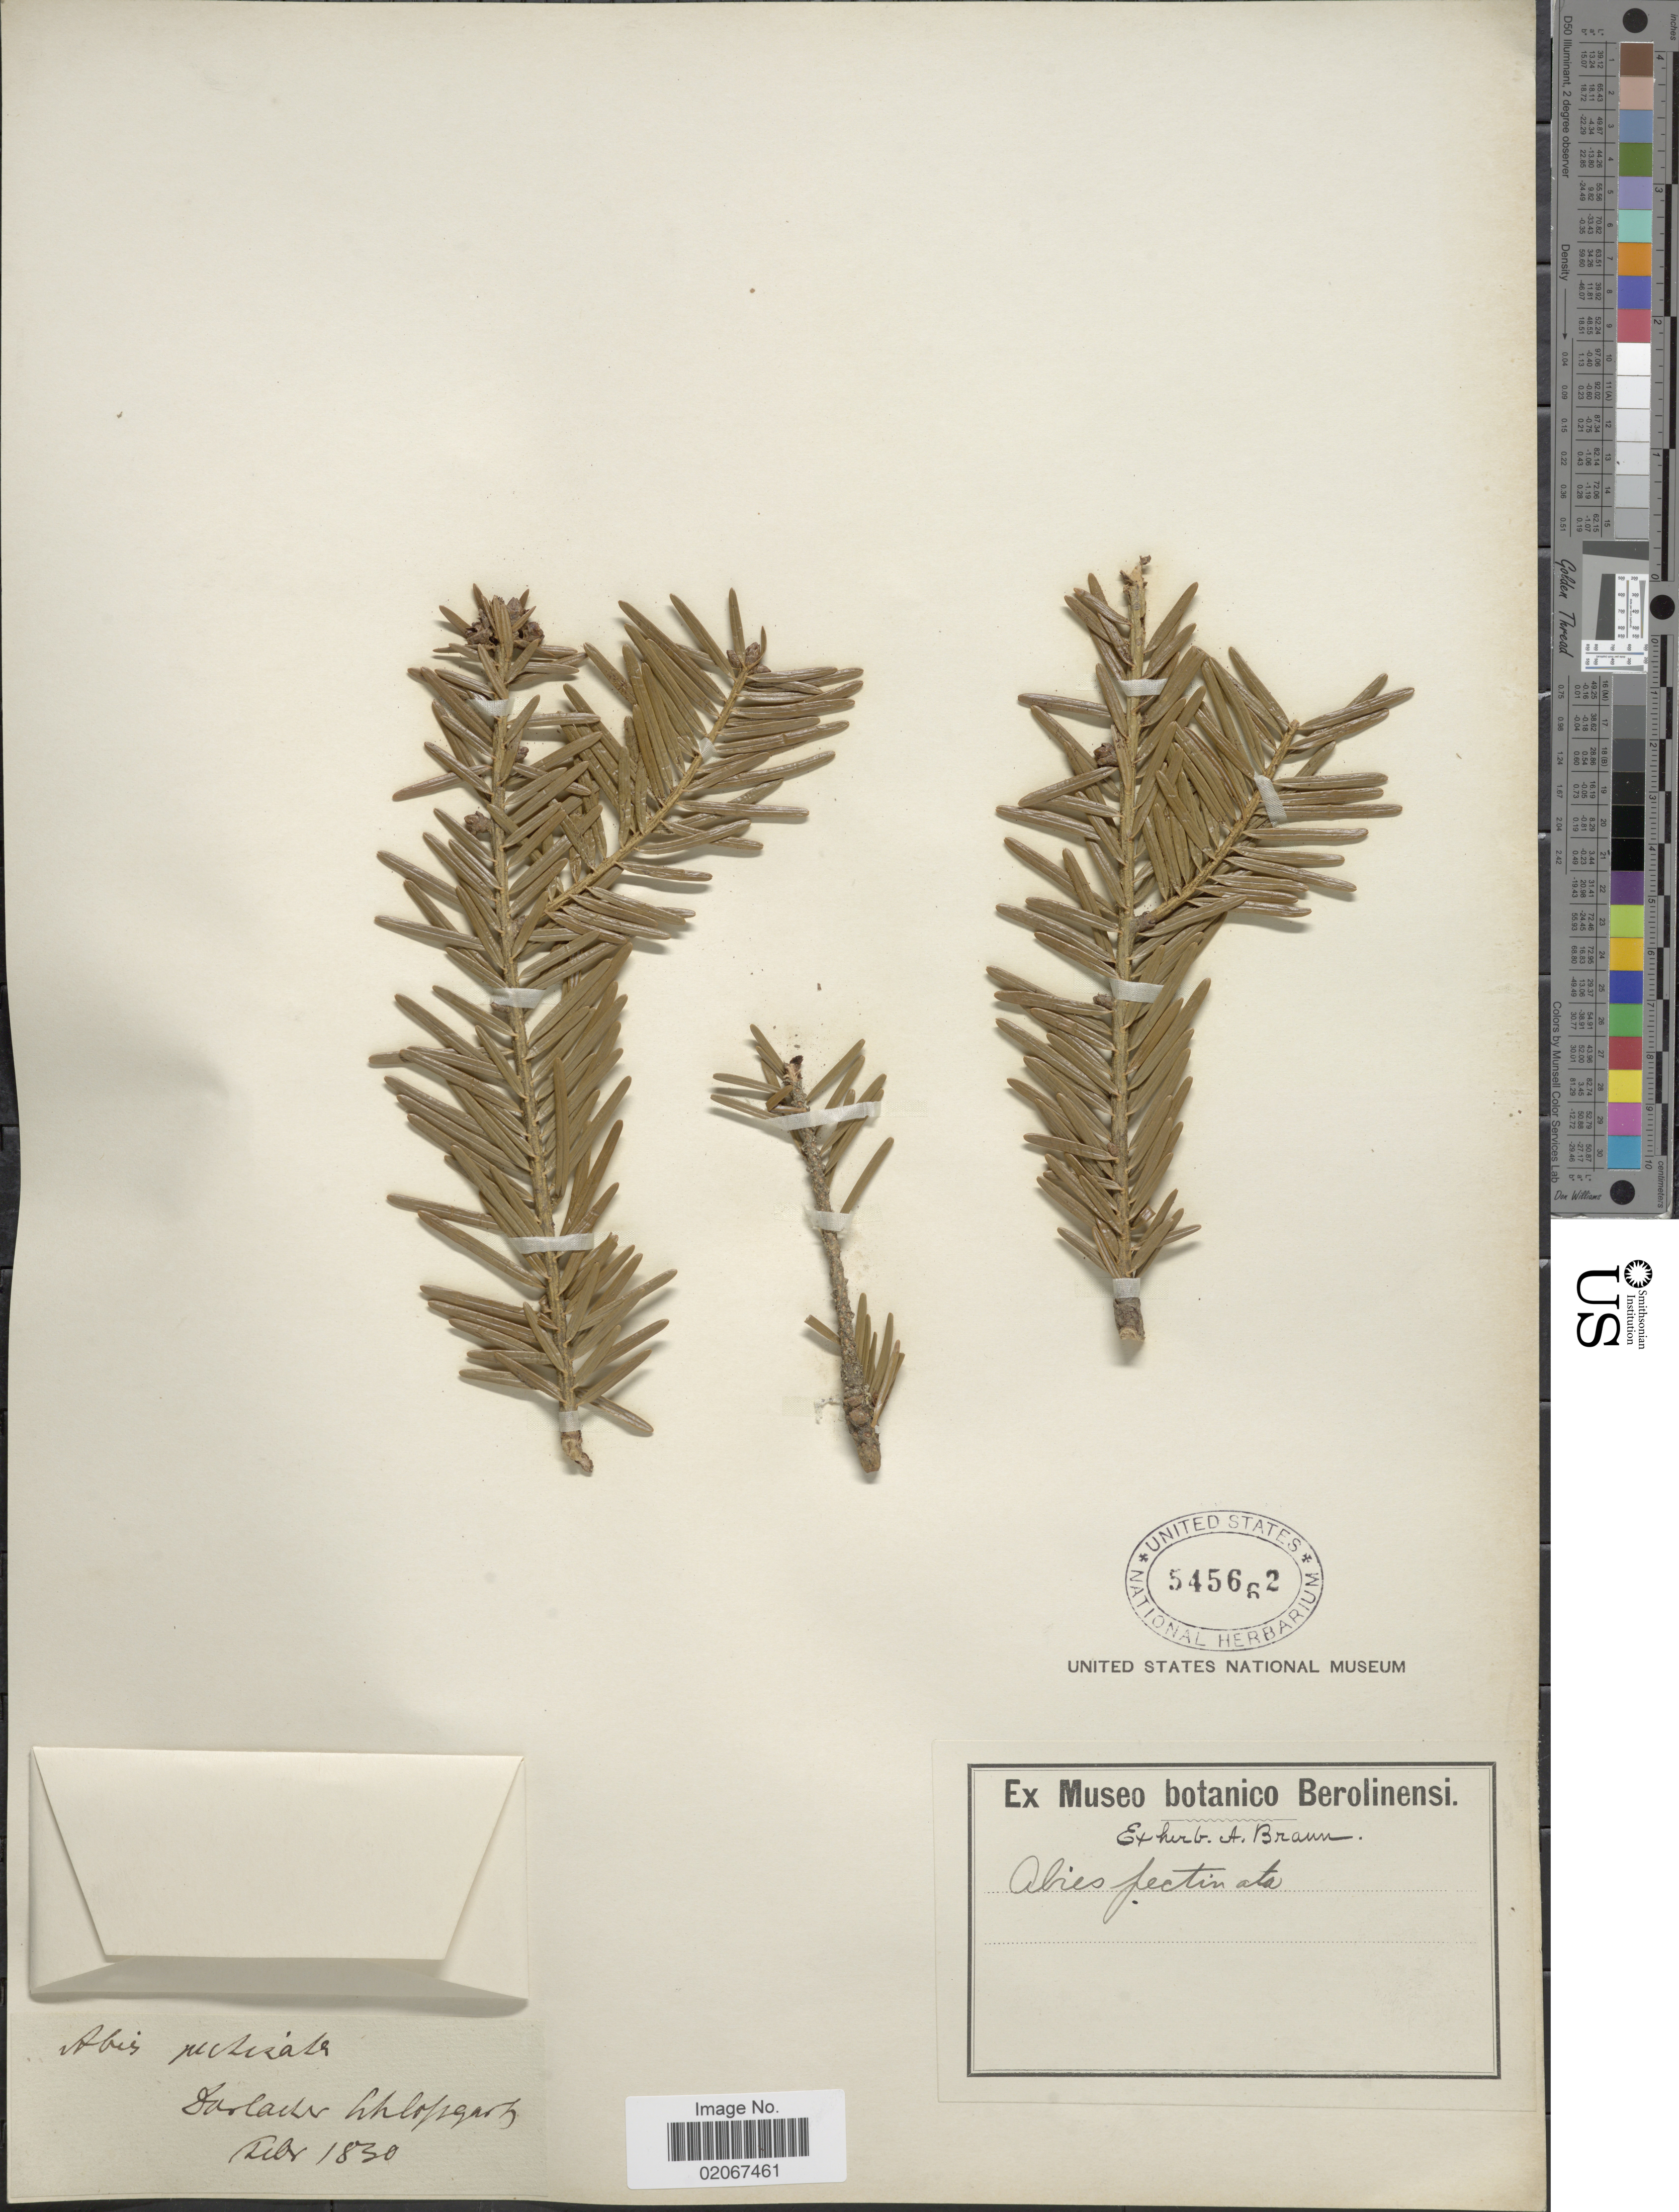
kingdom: Plantae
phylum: Tracheophyta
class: Pinopsida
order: Pinales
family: Pinaceae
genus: Abies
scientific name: Abies pectinata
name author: (Lam.) DC.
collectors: ex herb. A. Braun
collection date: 1830-02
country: Germany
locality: Durlach Schlossgarten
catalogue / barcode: US 545662